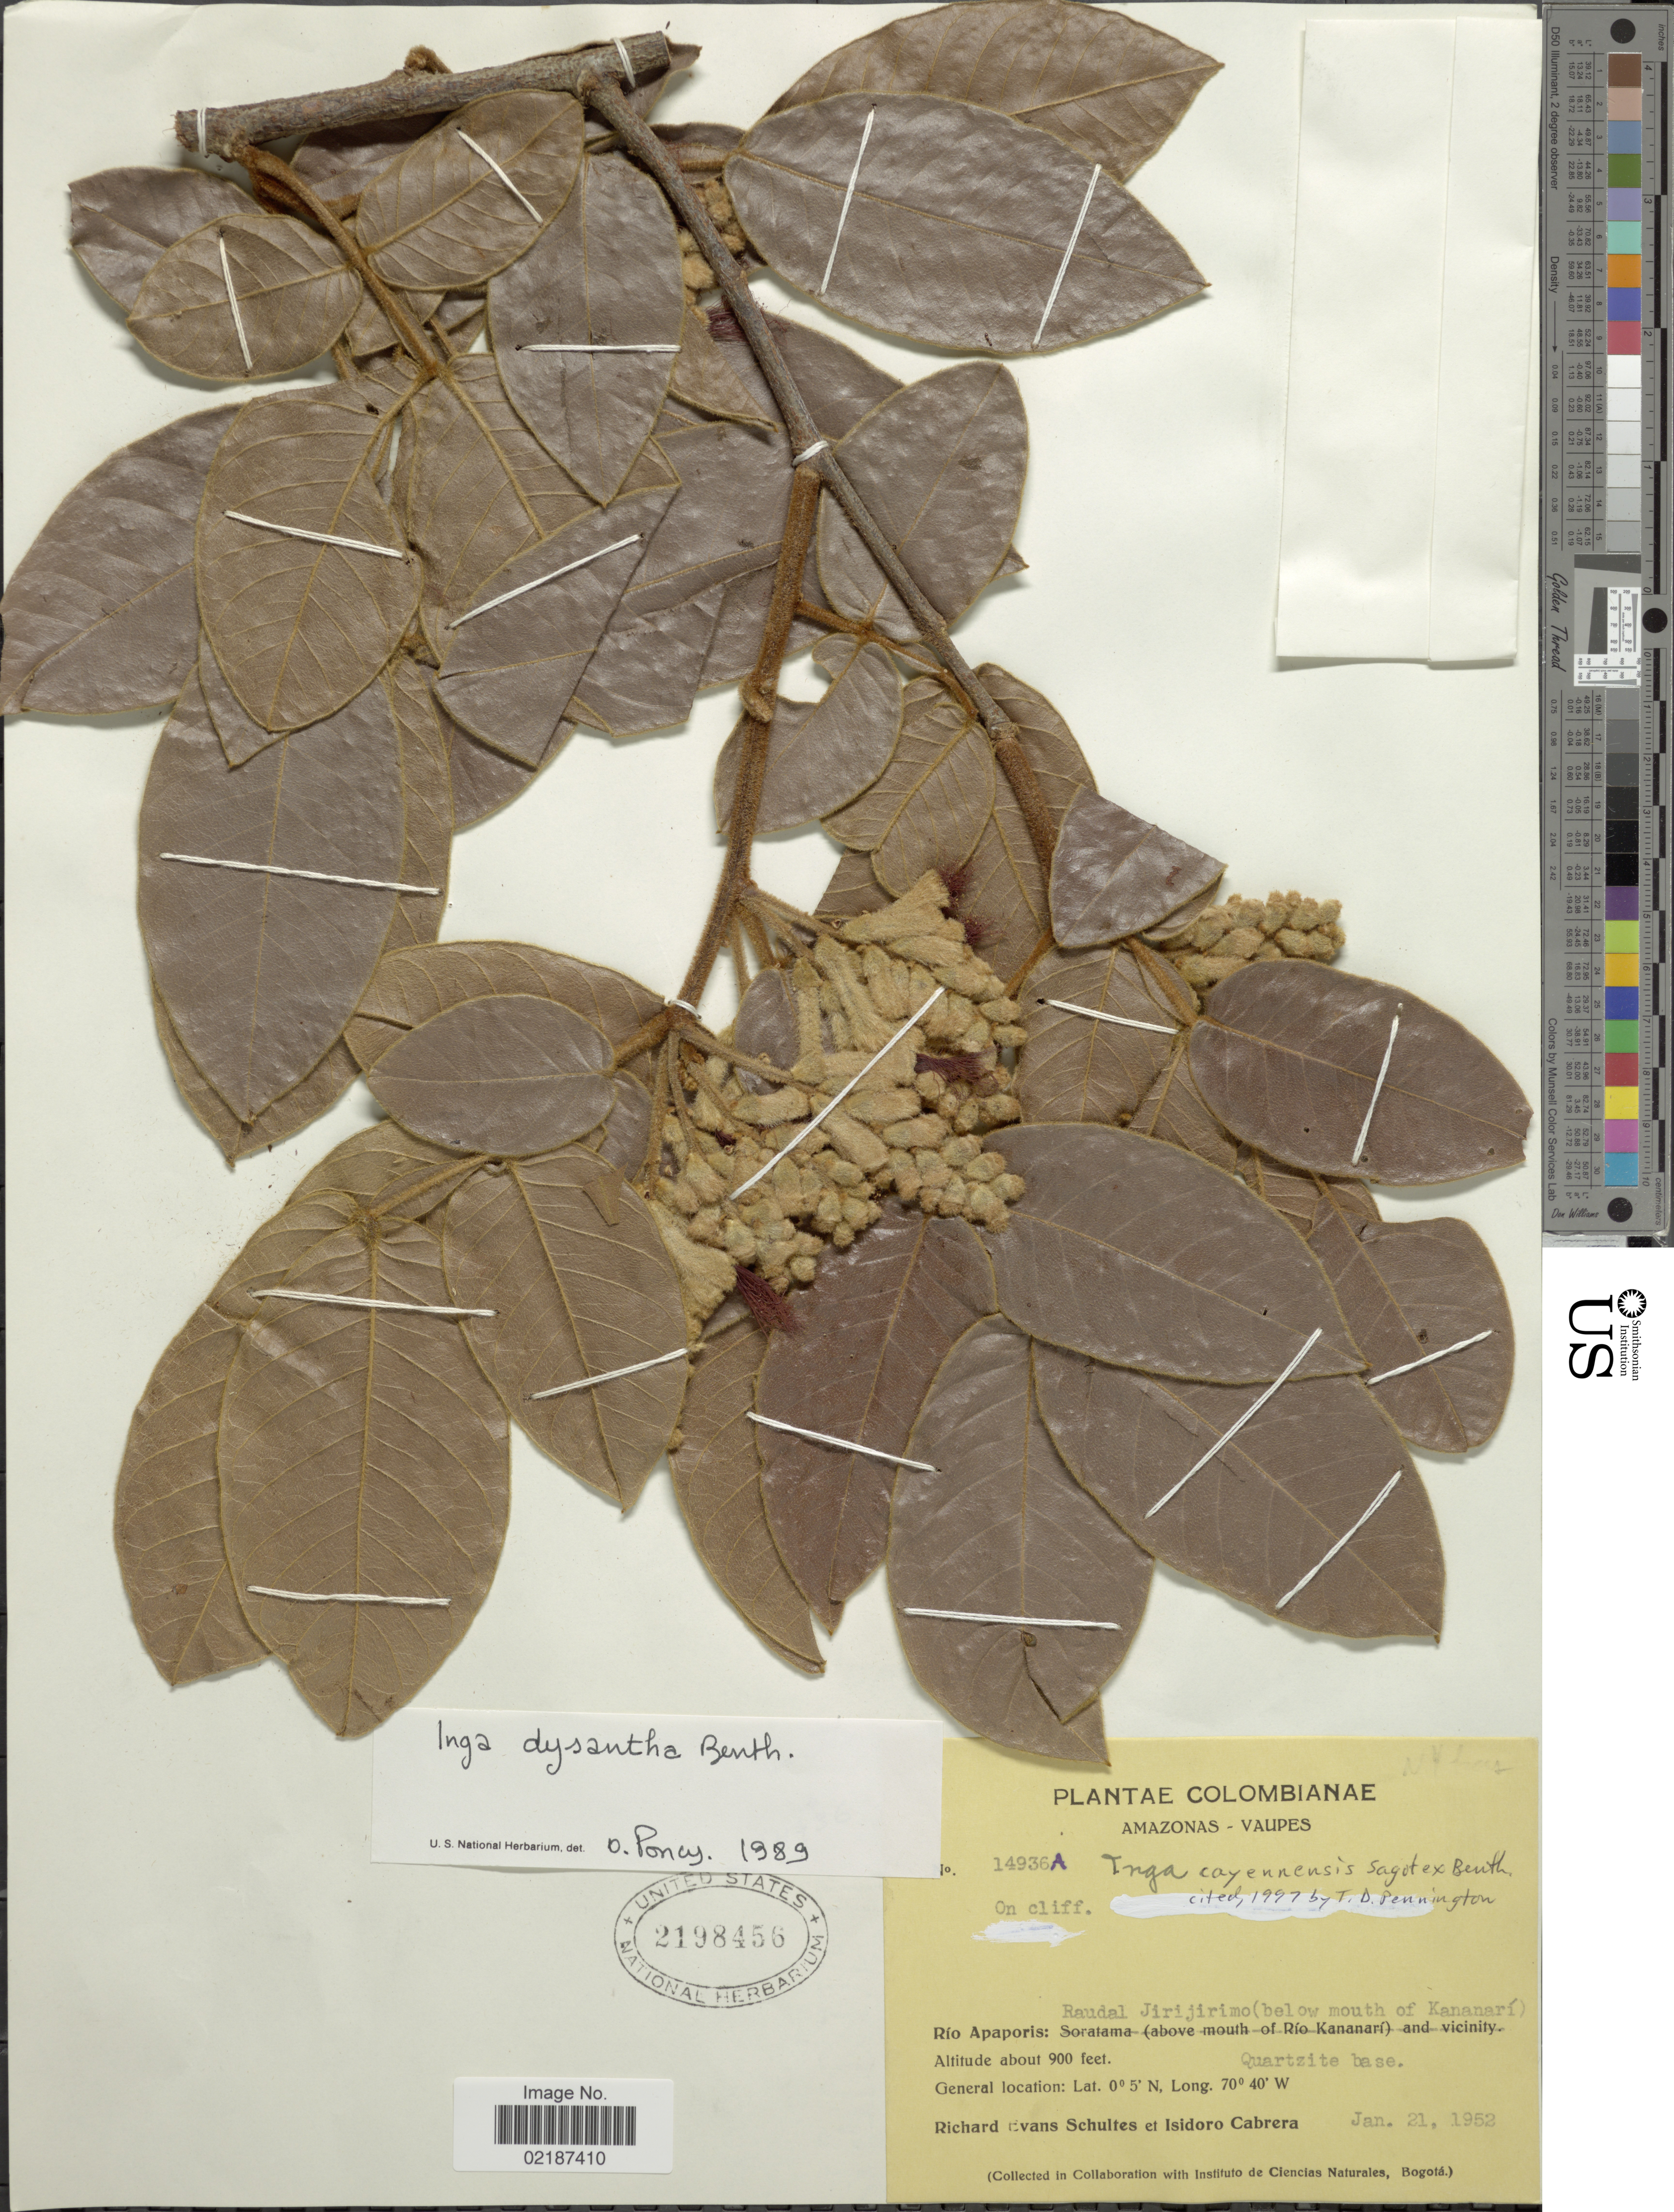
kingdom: Plantae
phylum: Tracheophyta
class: Magnoliopsida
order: Fabales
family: Fabaceae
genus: Inga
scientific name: Inga cayennensis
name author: Sagot ex Benth.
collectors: R. E. Schultes & I. Cabrera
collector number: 14936A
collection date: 1952-01-21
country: Colombia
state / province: Vaupés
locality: Amazonas-Vaupes, Río Apaporis: Raudal Jirijirimo (below mouth of Kananarí), Quartzite base, on cliff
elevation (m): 274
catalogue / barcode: US 2198456